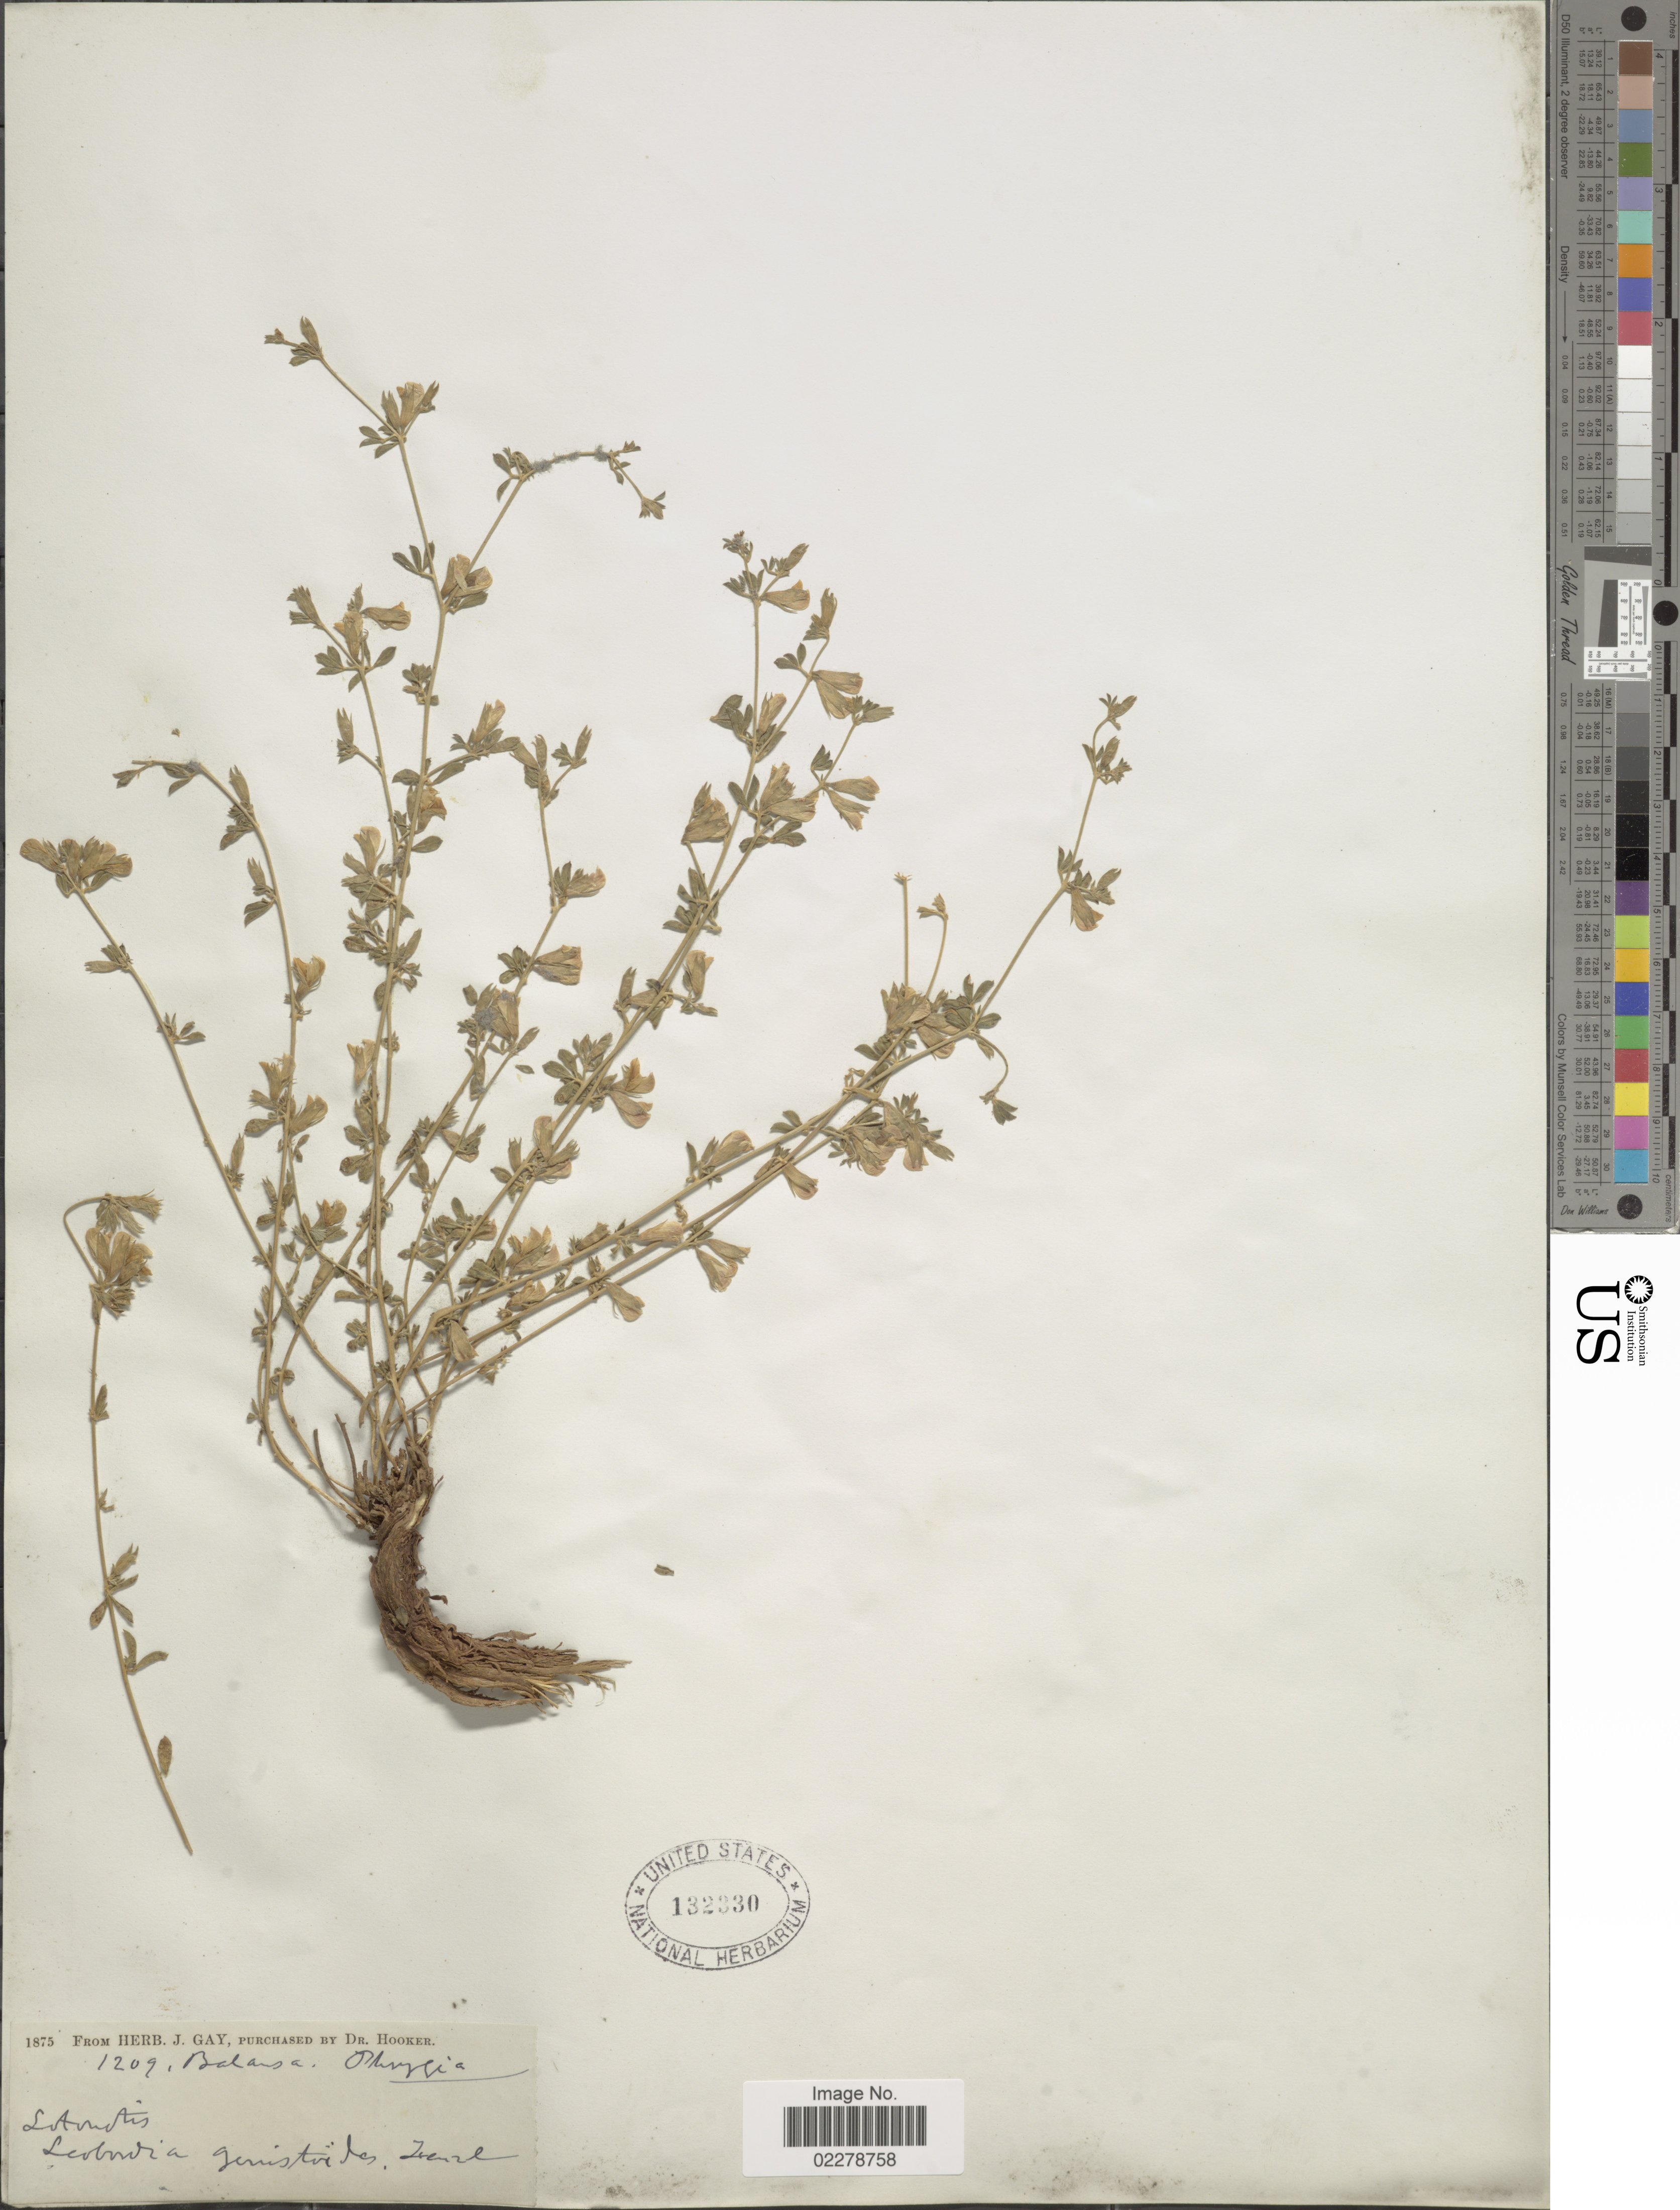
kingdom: Plantae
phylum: Tracheophyta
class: Magnoliopsida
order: Fabales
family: Fabaceae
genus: Lotononis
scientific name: Lotononis genistoides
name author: (Fenzl) Benth.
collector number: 1209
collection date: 1875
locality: Sanais. Leocnvia genistoedes, Zenze [interpreted]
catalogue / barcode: US 132330